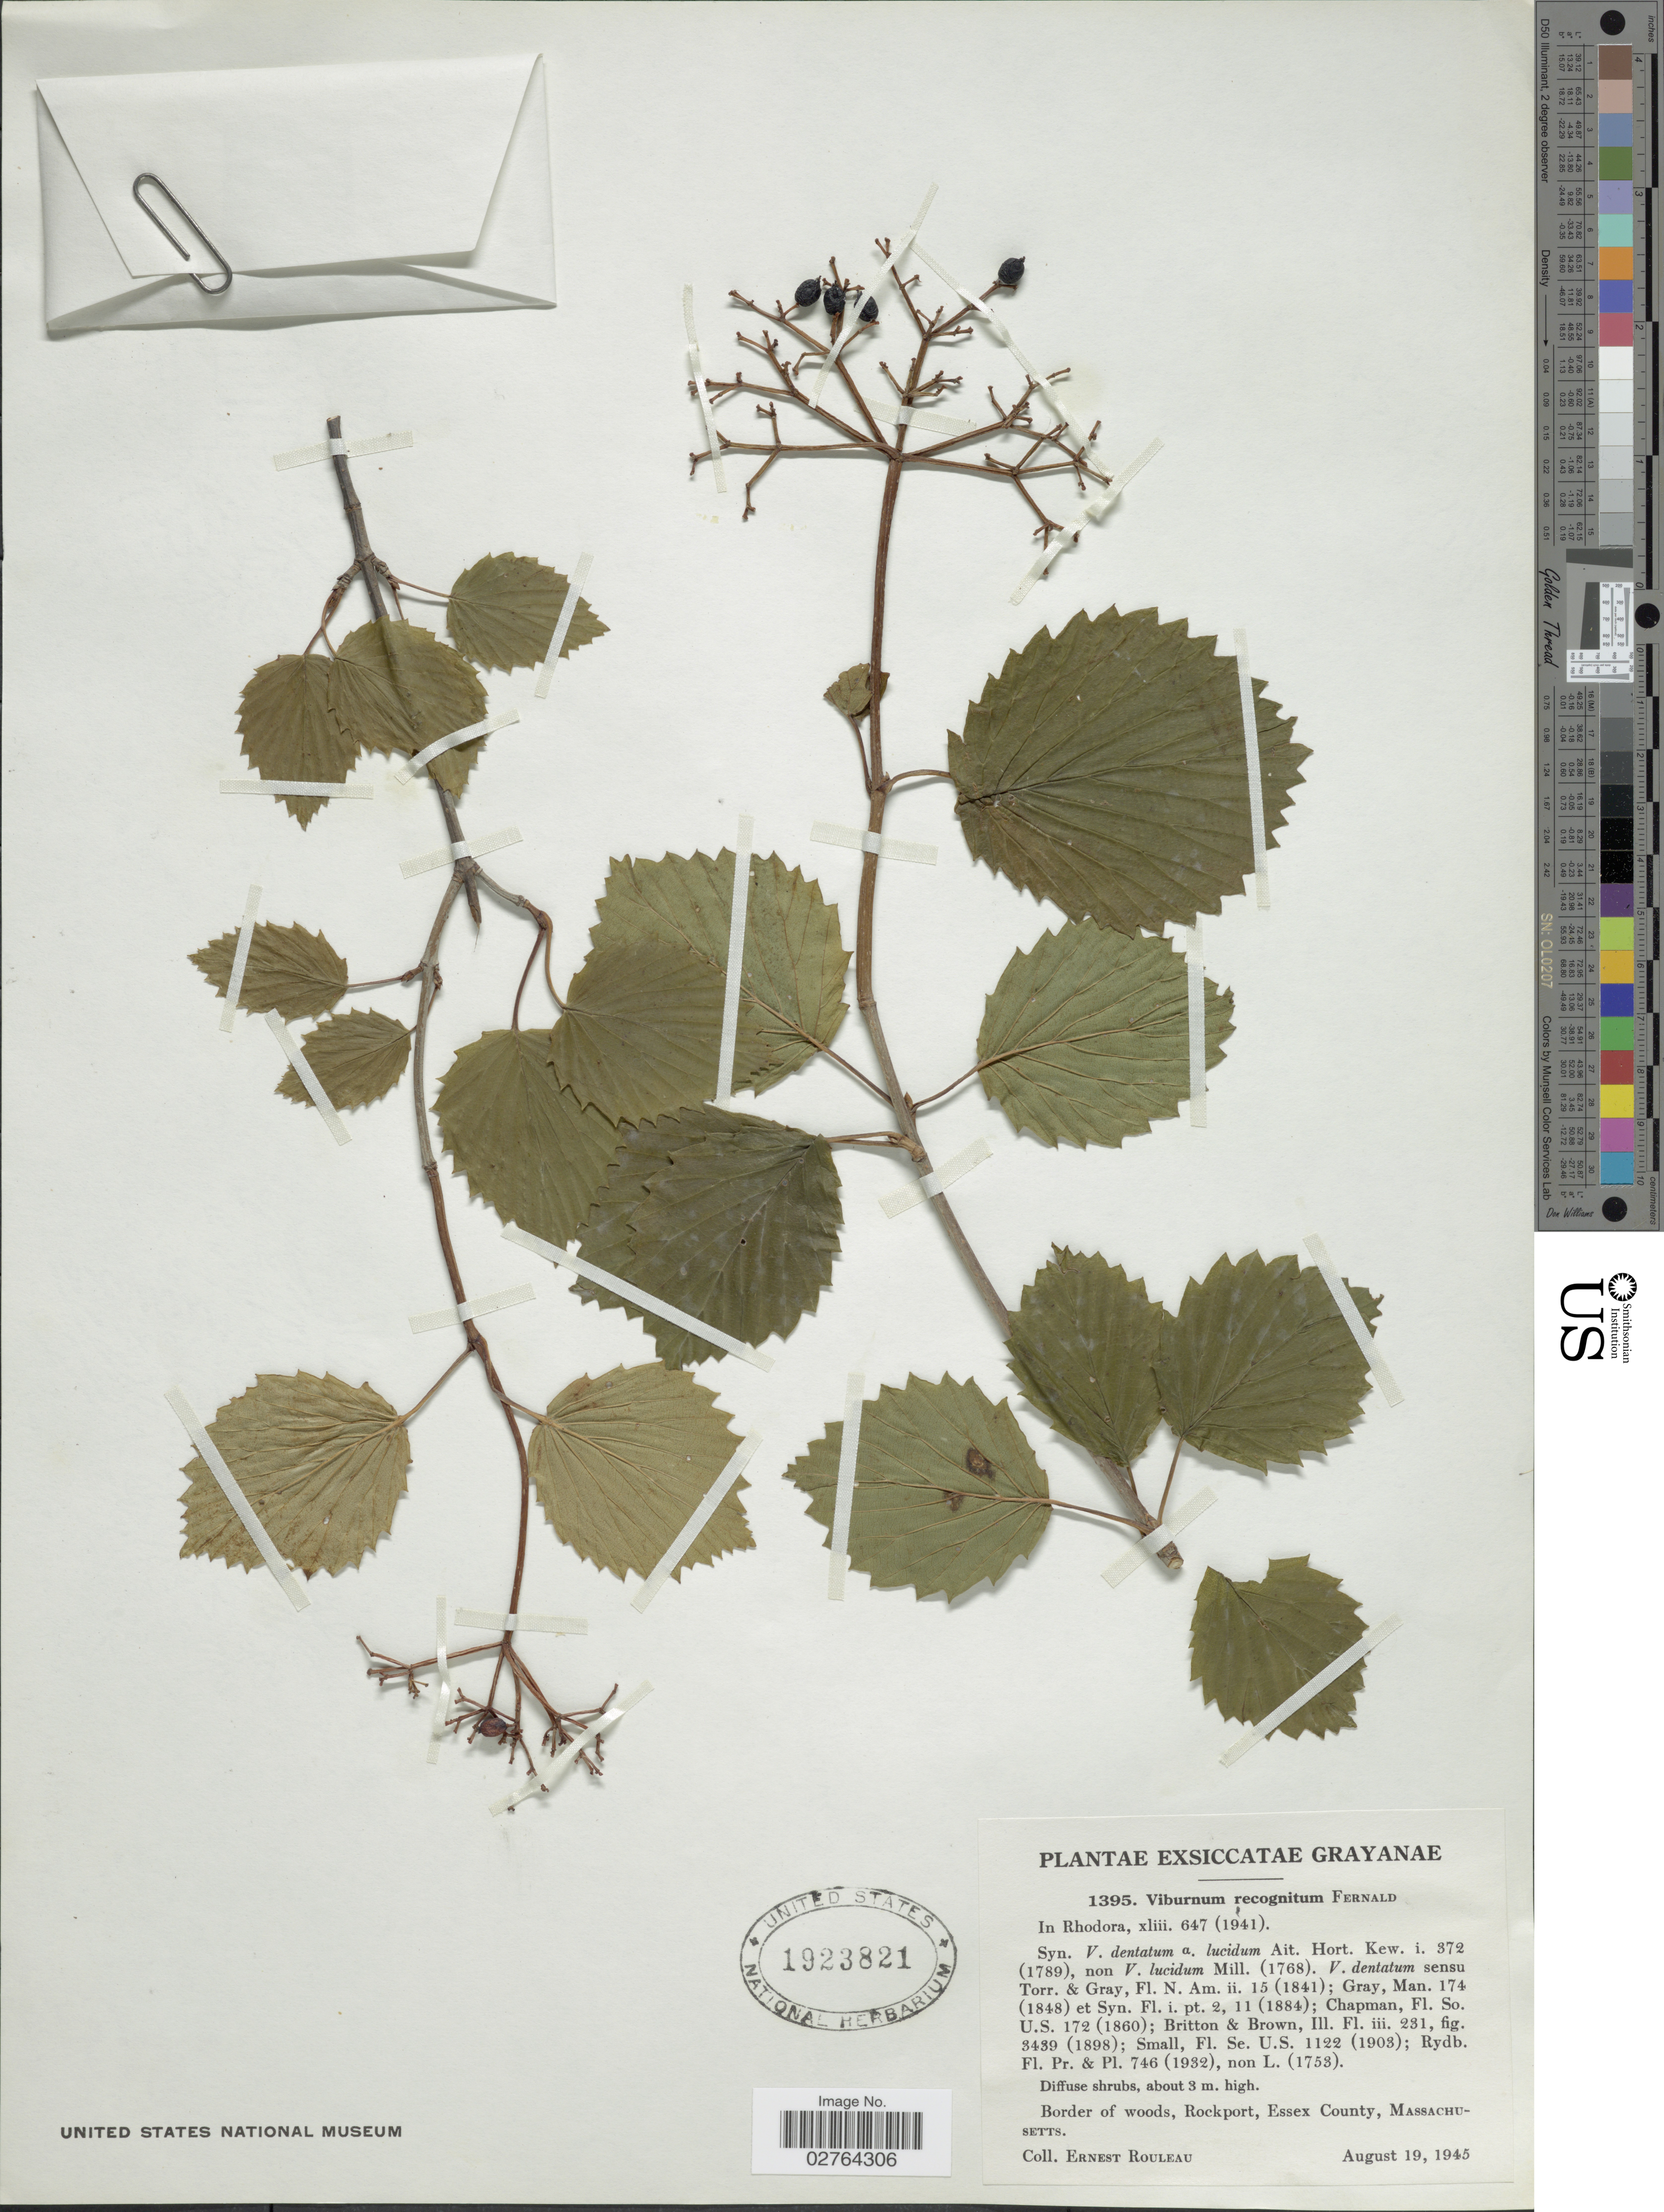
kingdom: Plantae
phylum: Tracheophyta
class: Magnoliopsida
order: Dipsacales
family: Viburnaceae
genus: Viburnum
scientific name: Viburnum recognitum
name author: Fernald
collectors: J. Rouleau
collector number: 1395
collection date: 1945-08-19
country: United States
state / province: Massachusetts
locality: Border of woods, Rockport, Essex County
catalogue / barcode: US 1923821